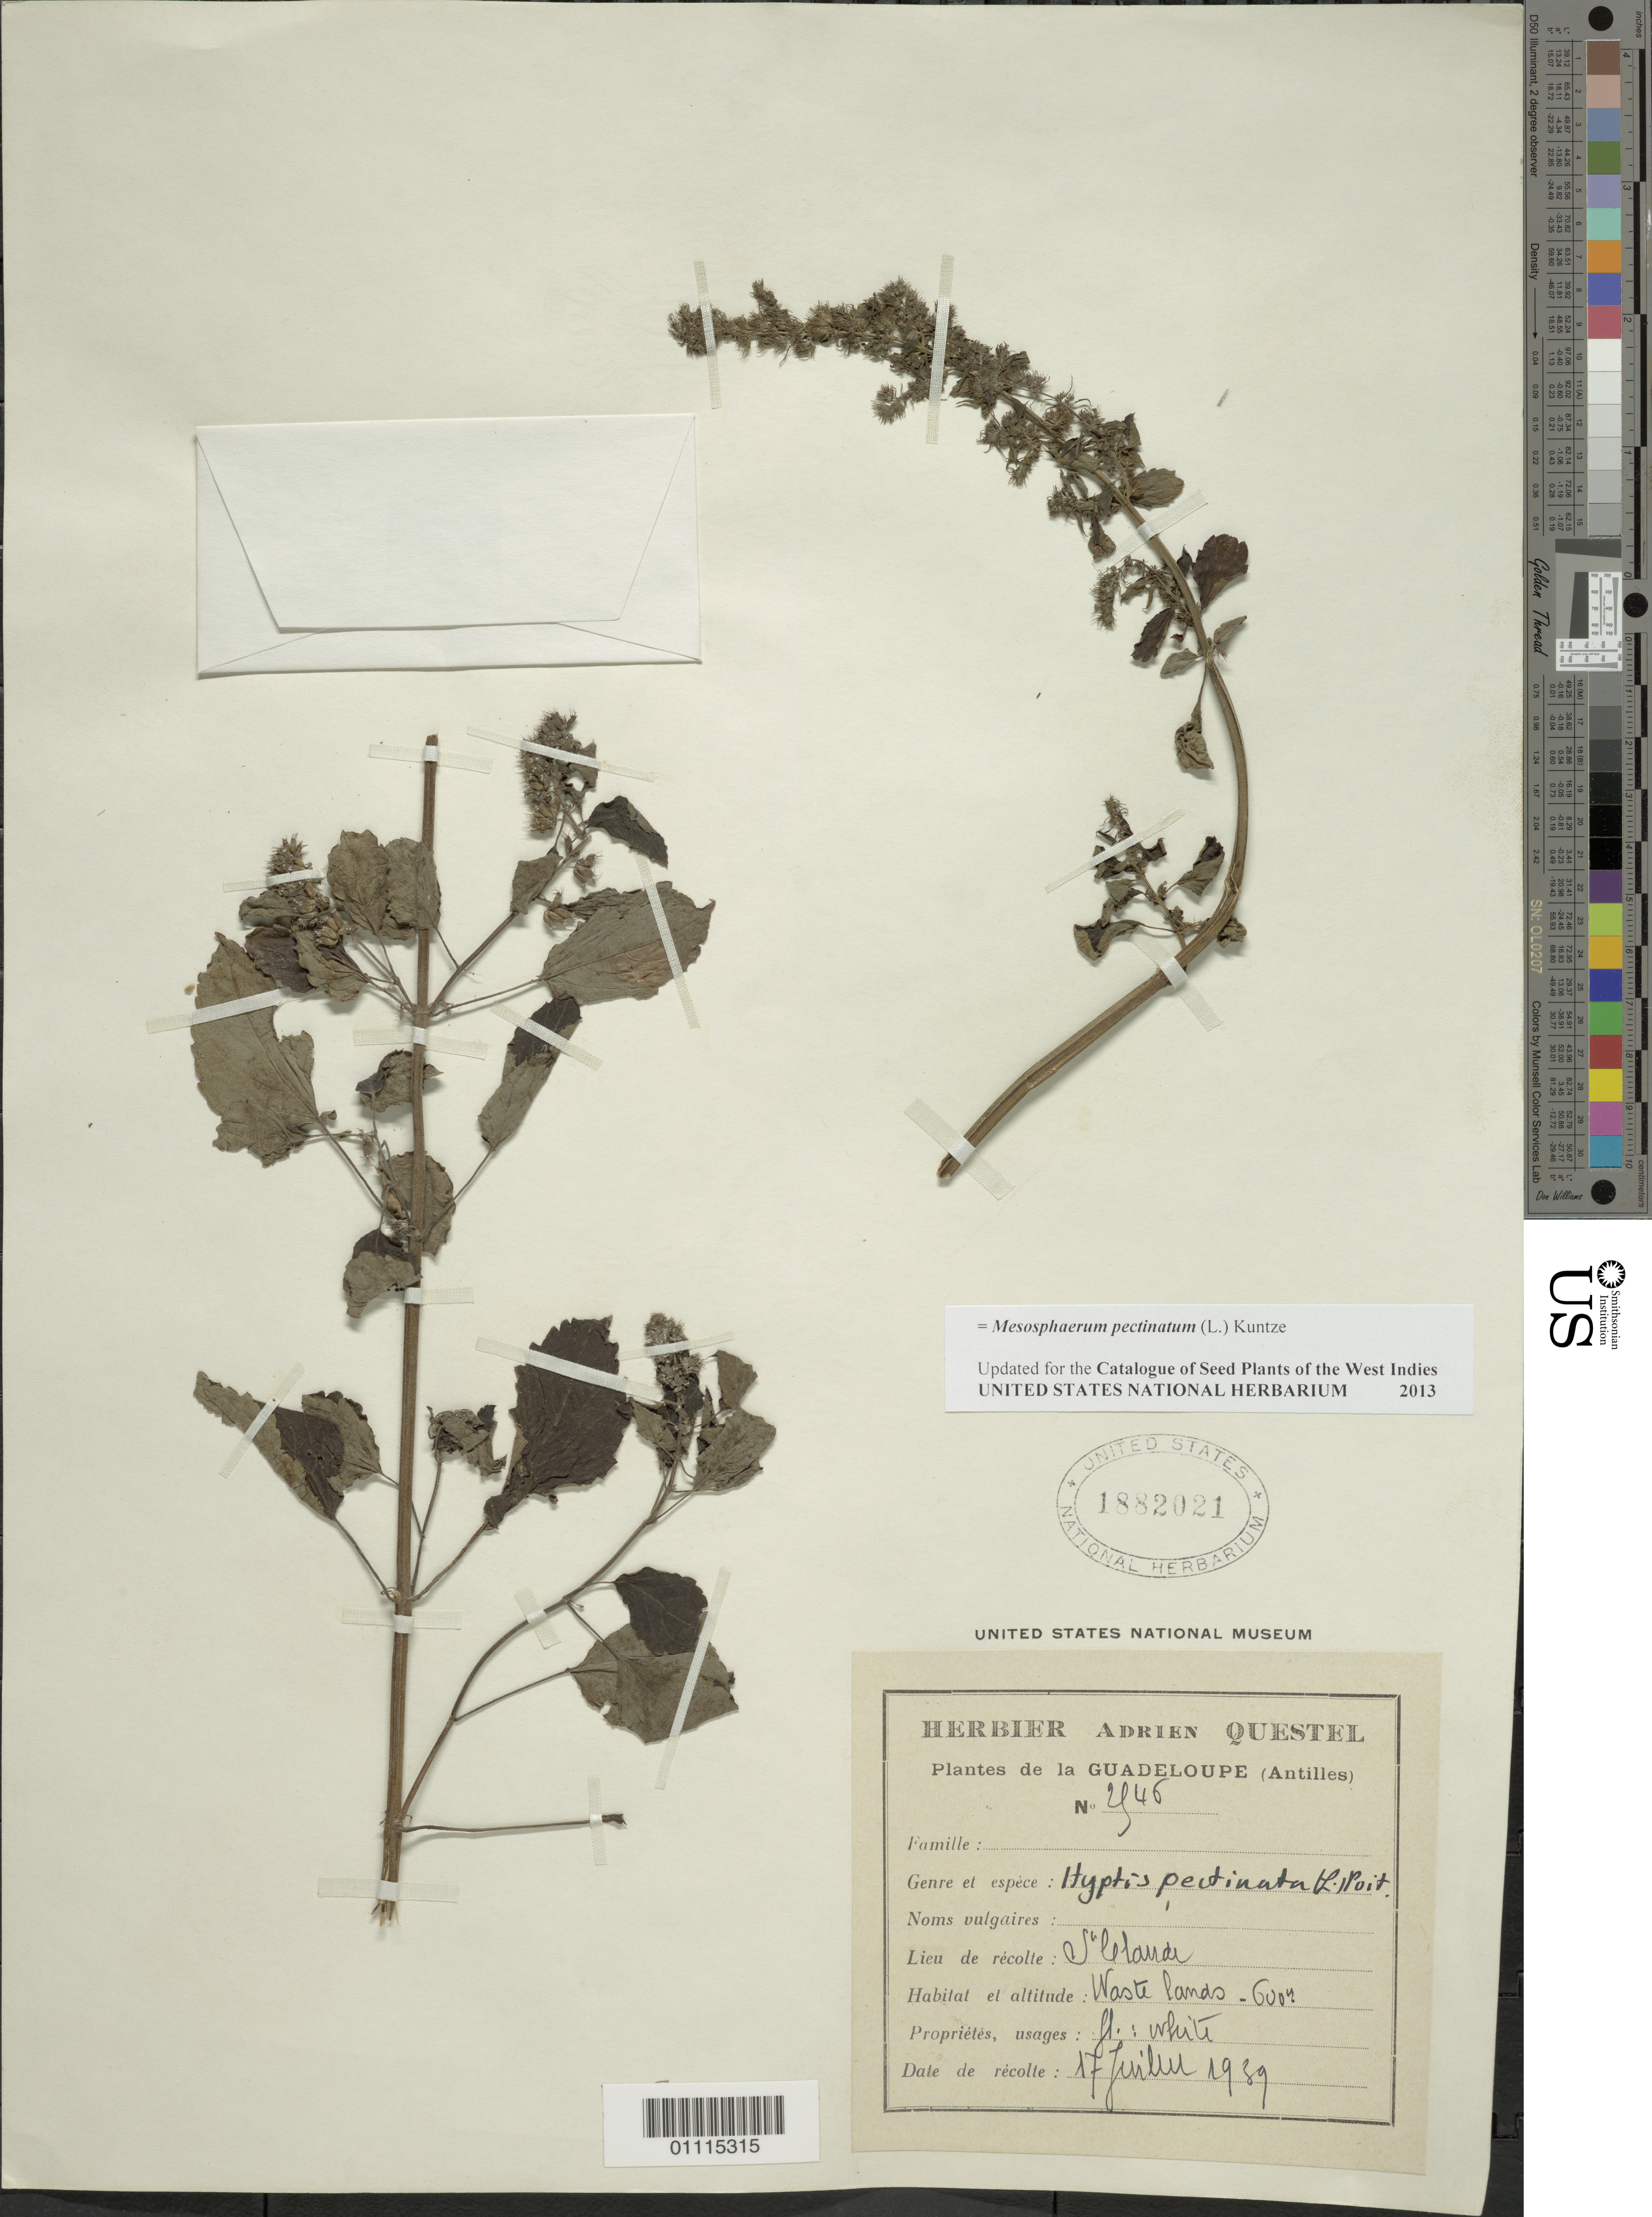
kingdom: Plantae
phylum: Tracheophyta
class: Magnoliopsida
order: Lamiales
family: Lamiaceae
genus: Mesosphaerum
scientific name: Mesosphaerum pectinatum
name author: (L.) Kuntze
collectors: A. Questel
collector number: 2546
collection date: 1939-07-17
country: Guadeloupe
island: Basse Terre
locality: St. Claude.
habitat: Waste lands.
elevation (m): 600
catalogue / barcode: US 1882021